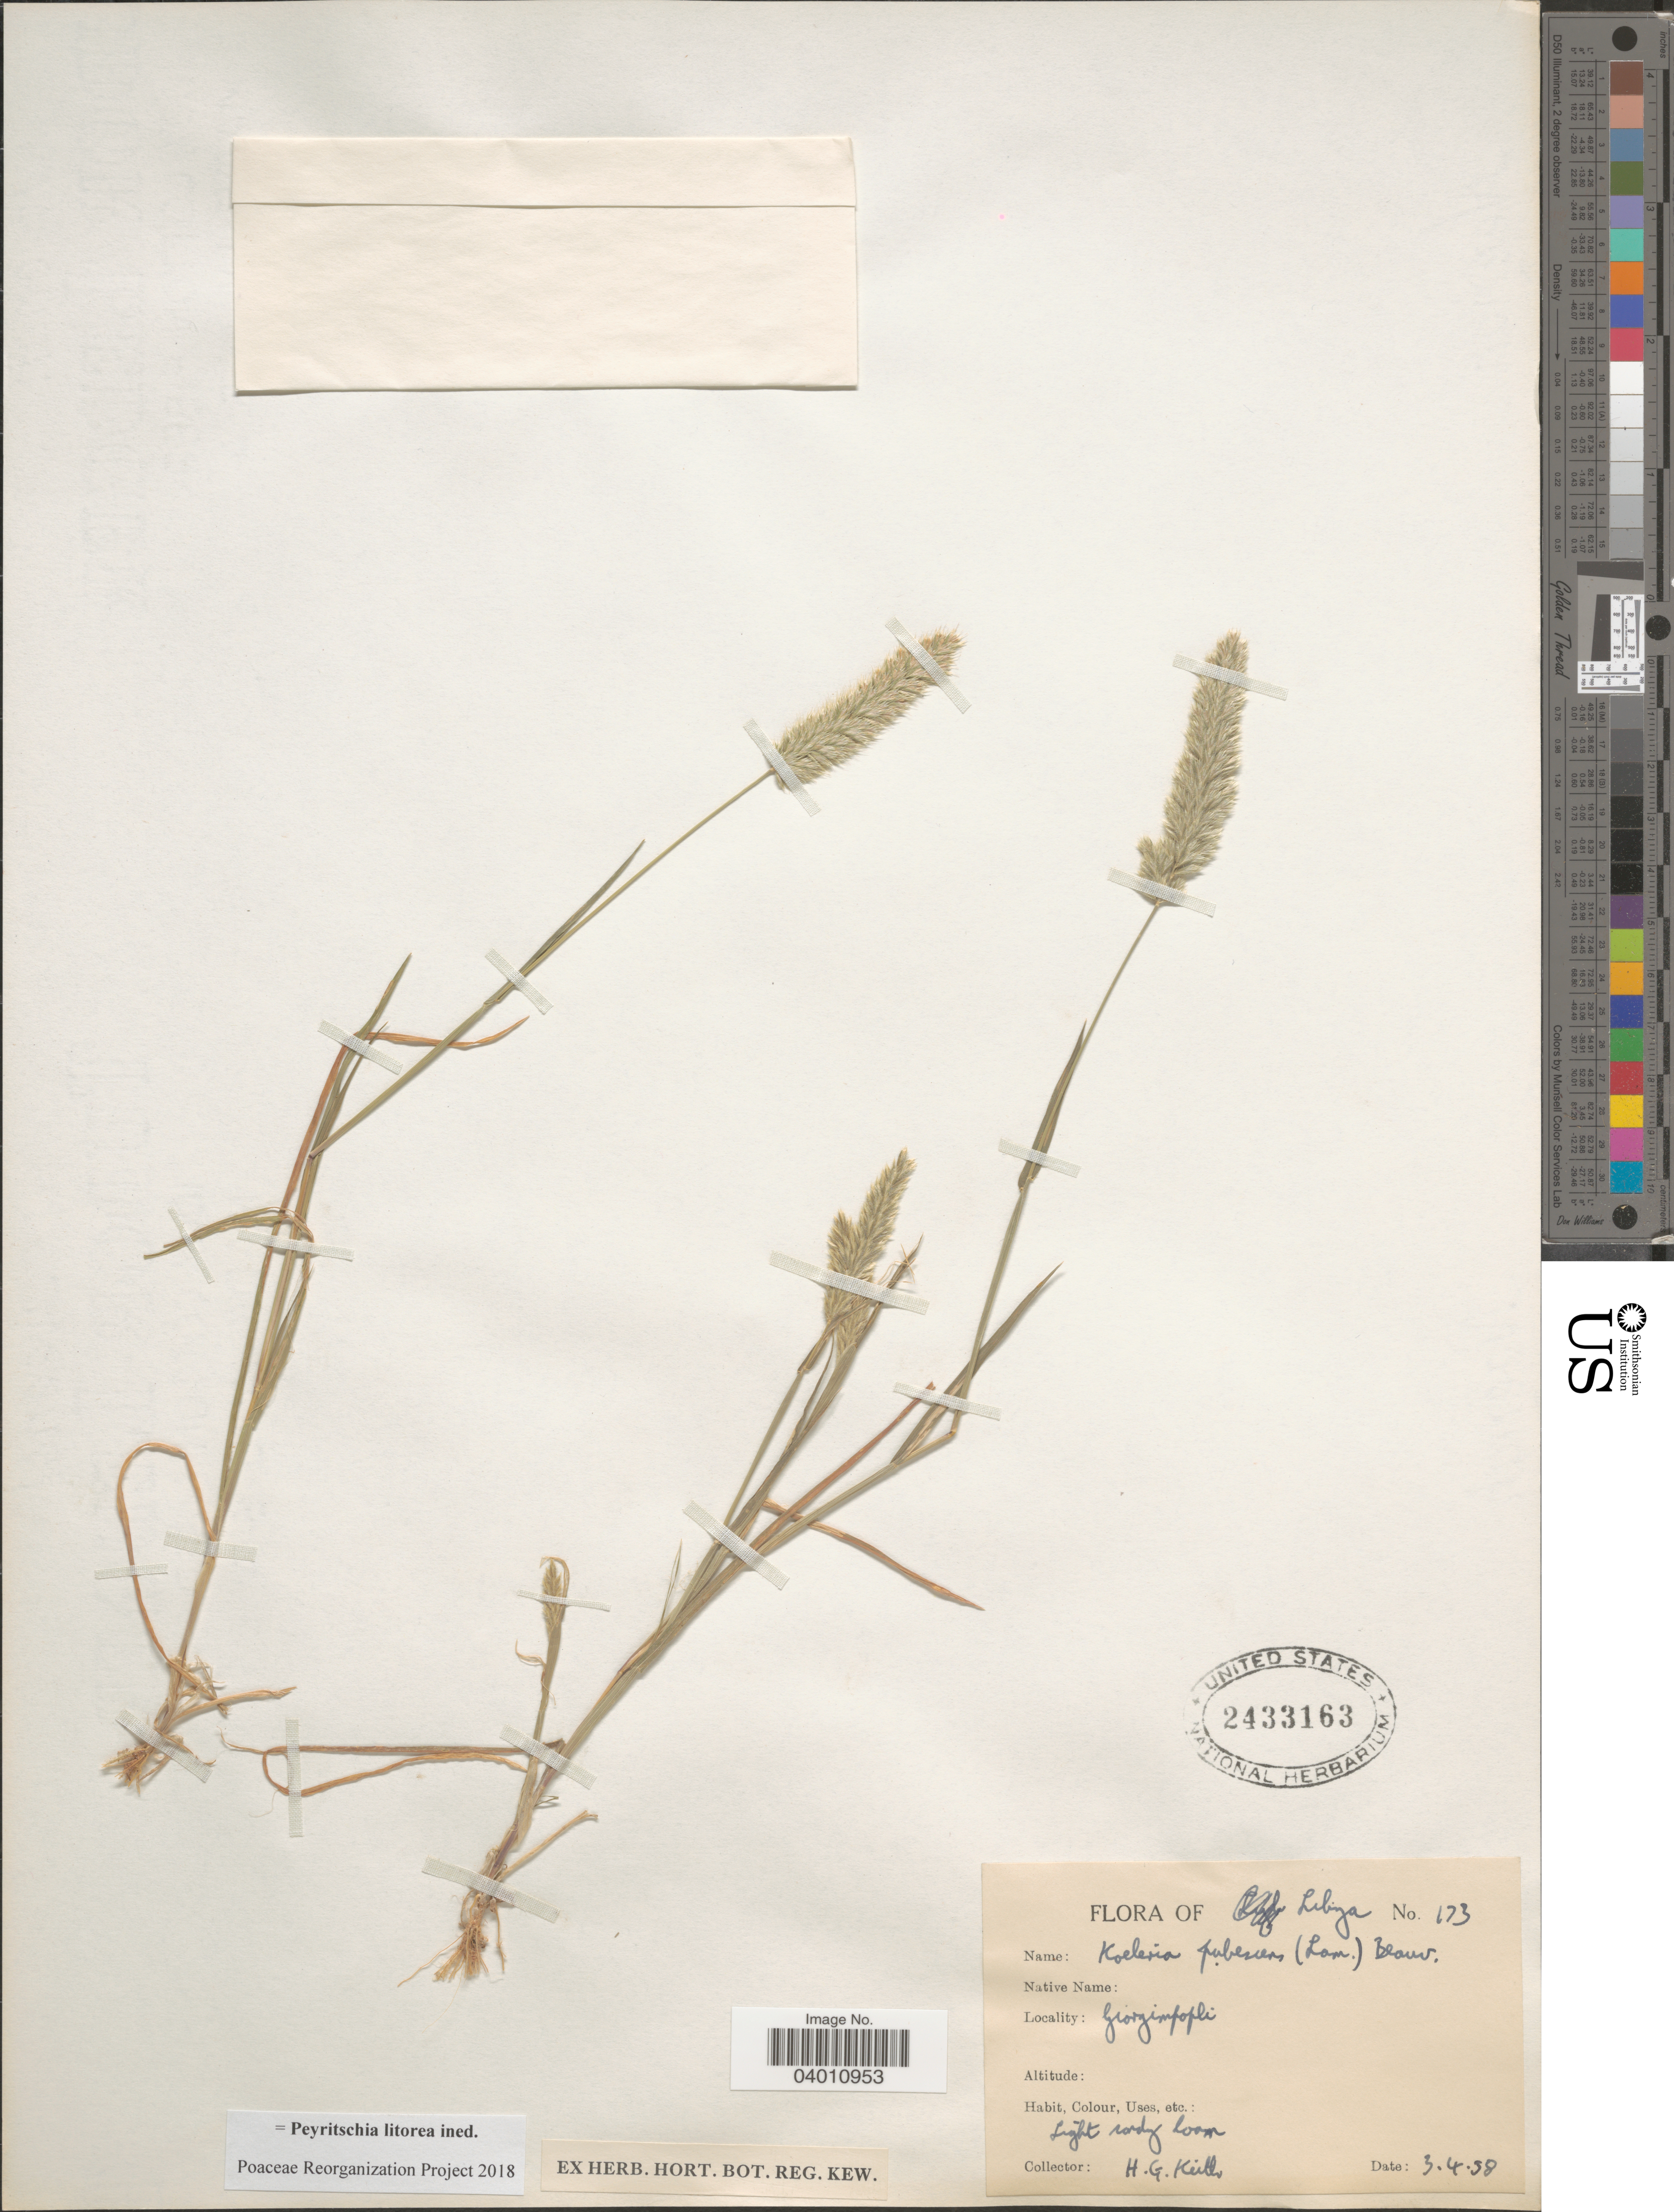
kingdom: Plantae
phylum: Tracheophyta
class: Liliopsida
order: Poales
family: Poaceae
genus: Rostraria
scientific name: Rostraria litorea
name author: (All.) Holub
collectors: H. Keith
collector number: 173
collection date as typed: Transcribed d/m/y: 3/4/58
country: Libya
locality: Giorgimpopli.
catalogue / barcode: US 2433163